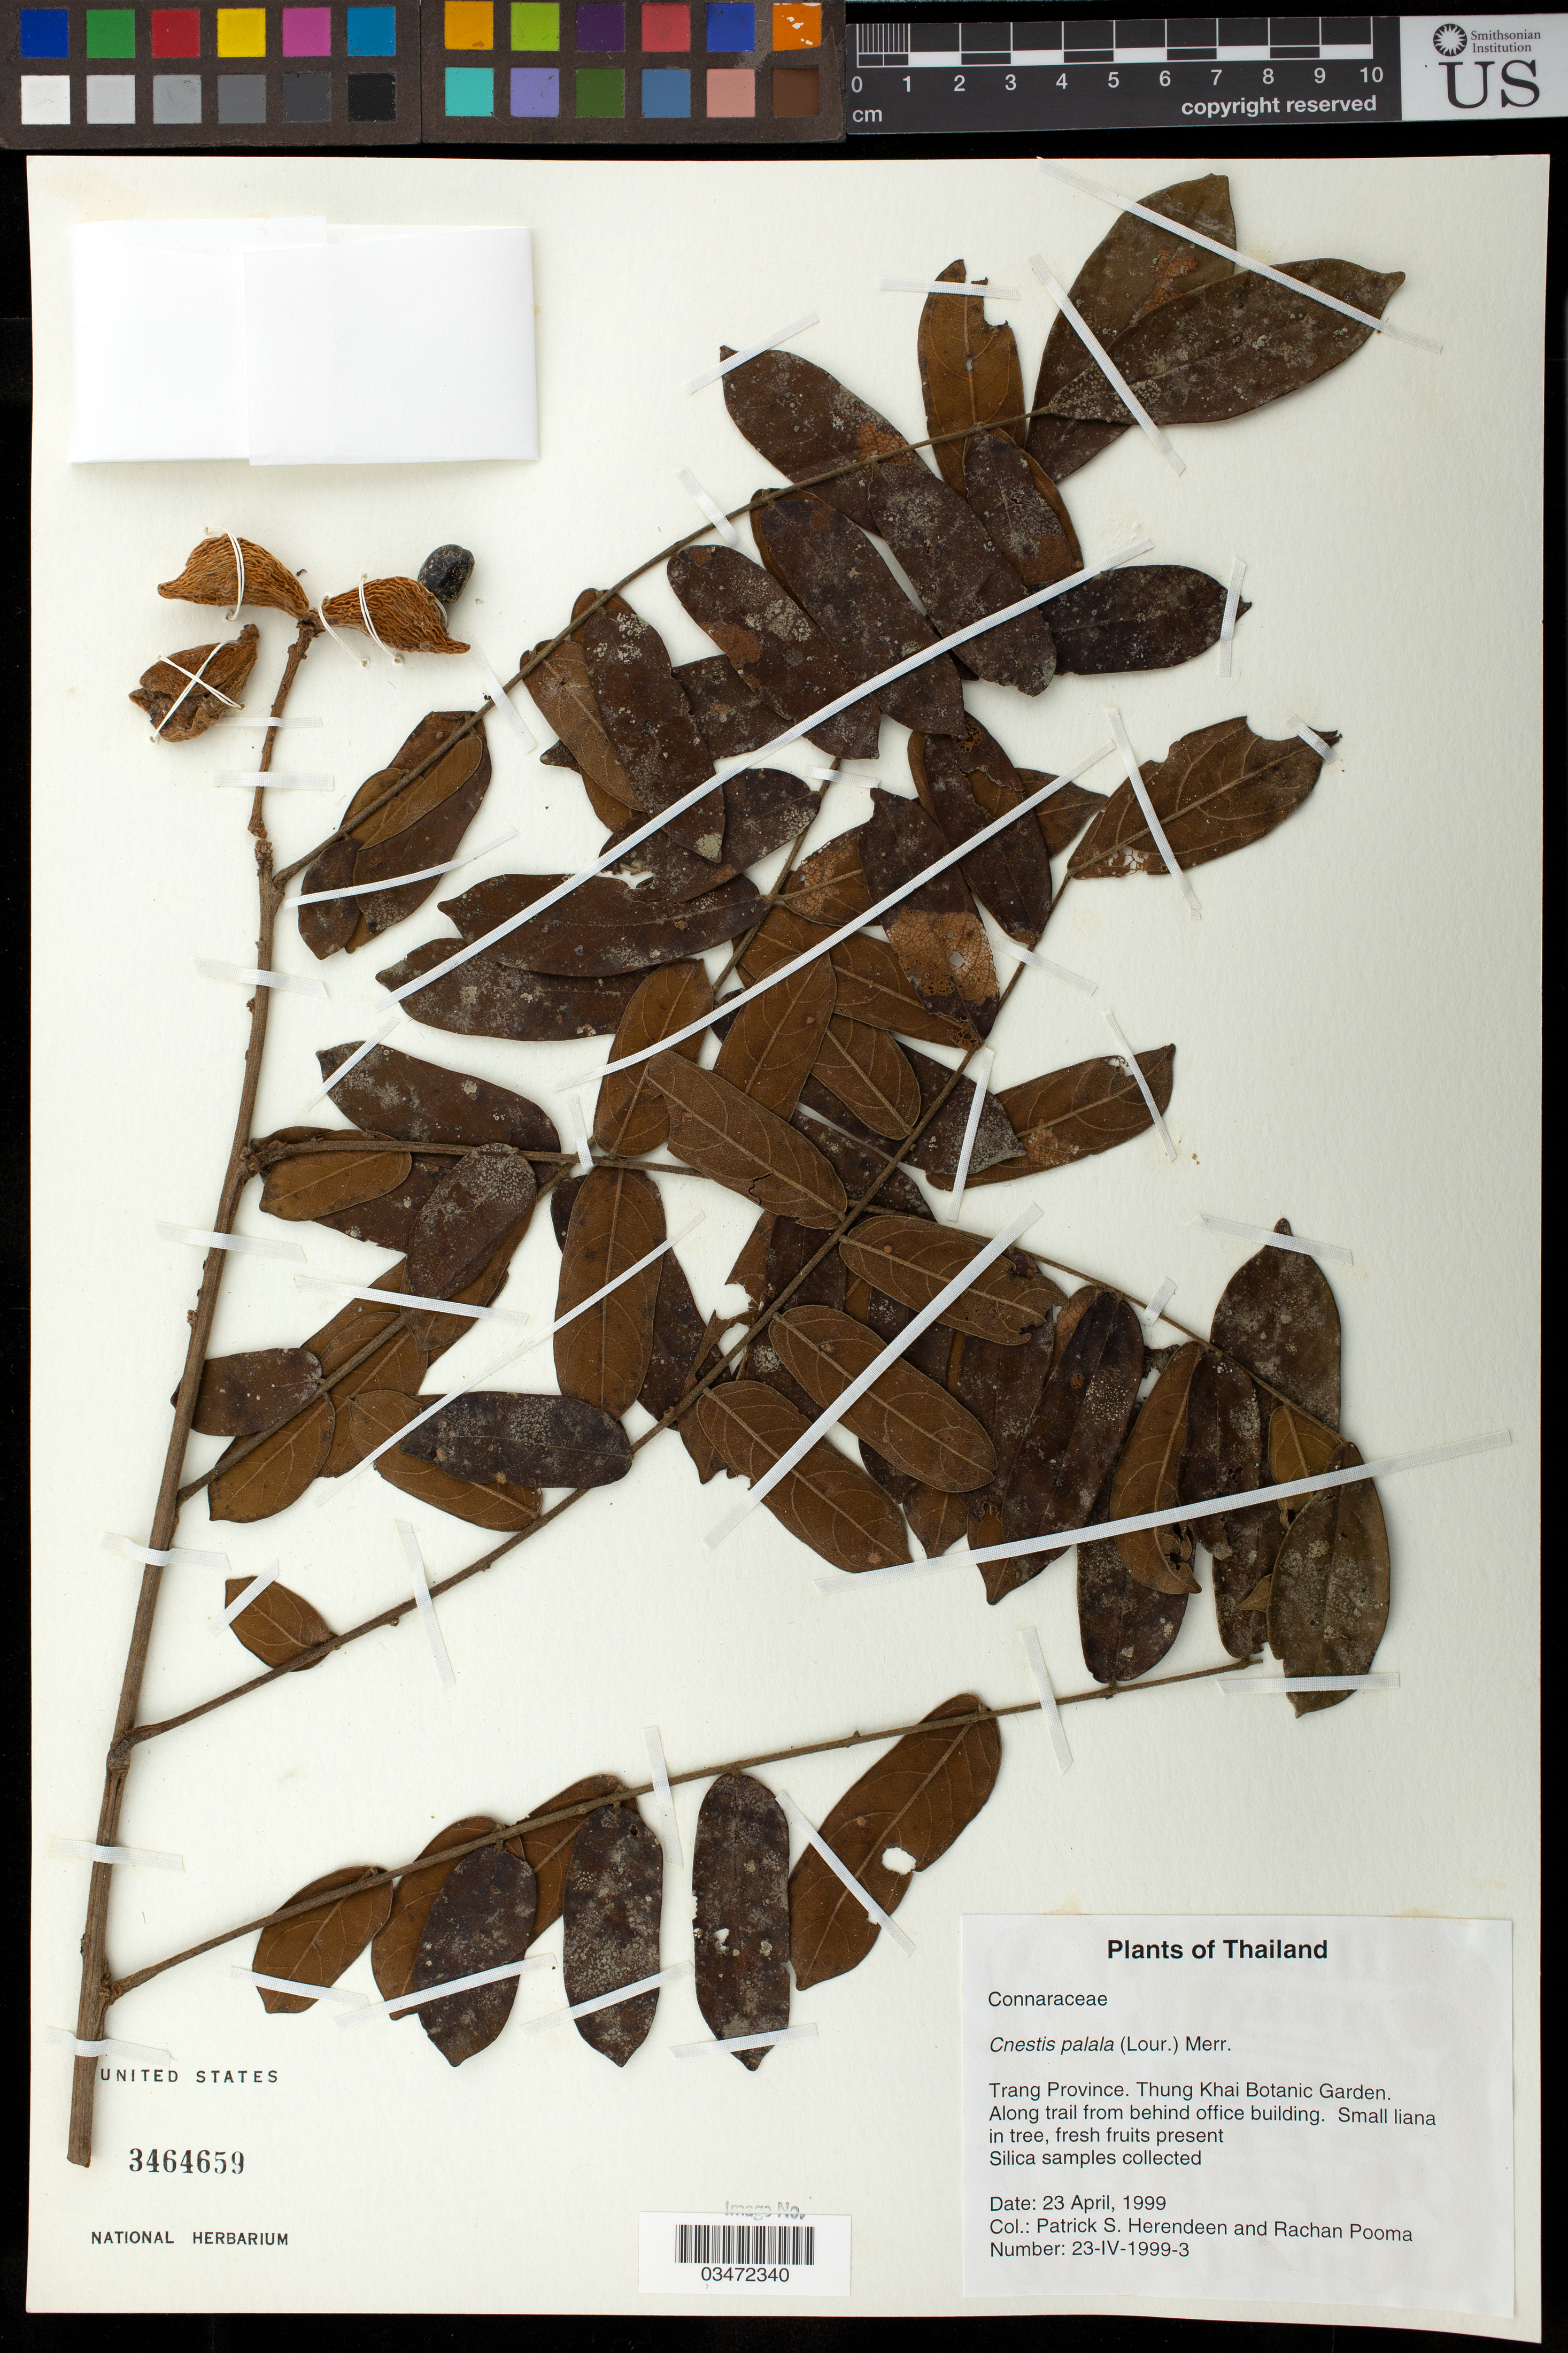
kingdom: Plantae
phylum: Tracheophyta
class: Magnoliopsida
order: Oxalidales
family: Connaraceae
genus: Cnestis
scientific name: Cnestis palala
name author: (Lour.) Merr.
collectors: P. S. Herendeen & R. Pooma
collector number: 23-IV-1999-3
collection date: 1999-04-23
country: Thailand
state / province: Trang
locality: Thung Khai Botanic Garden, along trail from behind office building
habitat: Along trail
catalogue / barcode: US 3464659